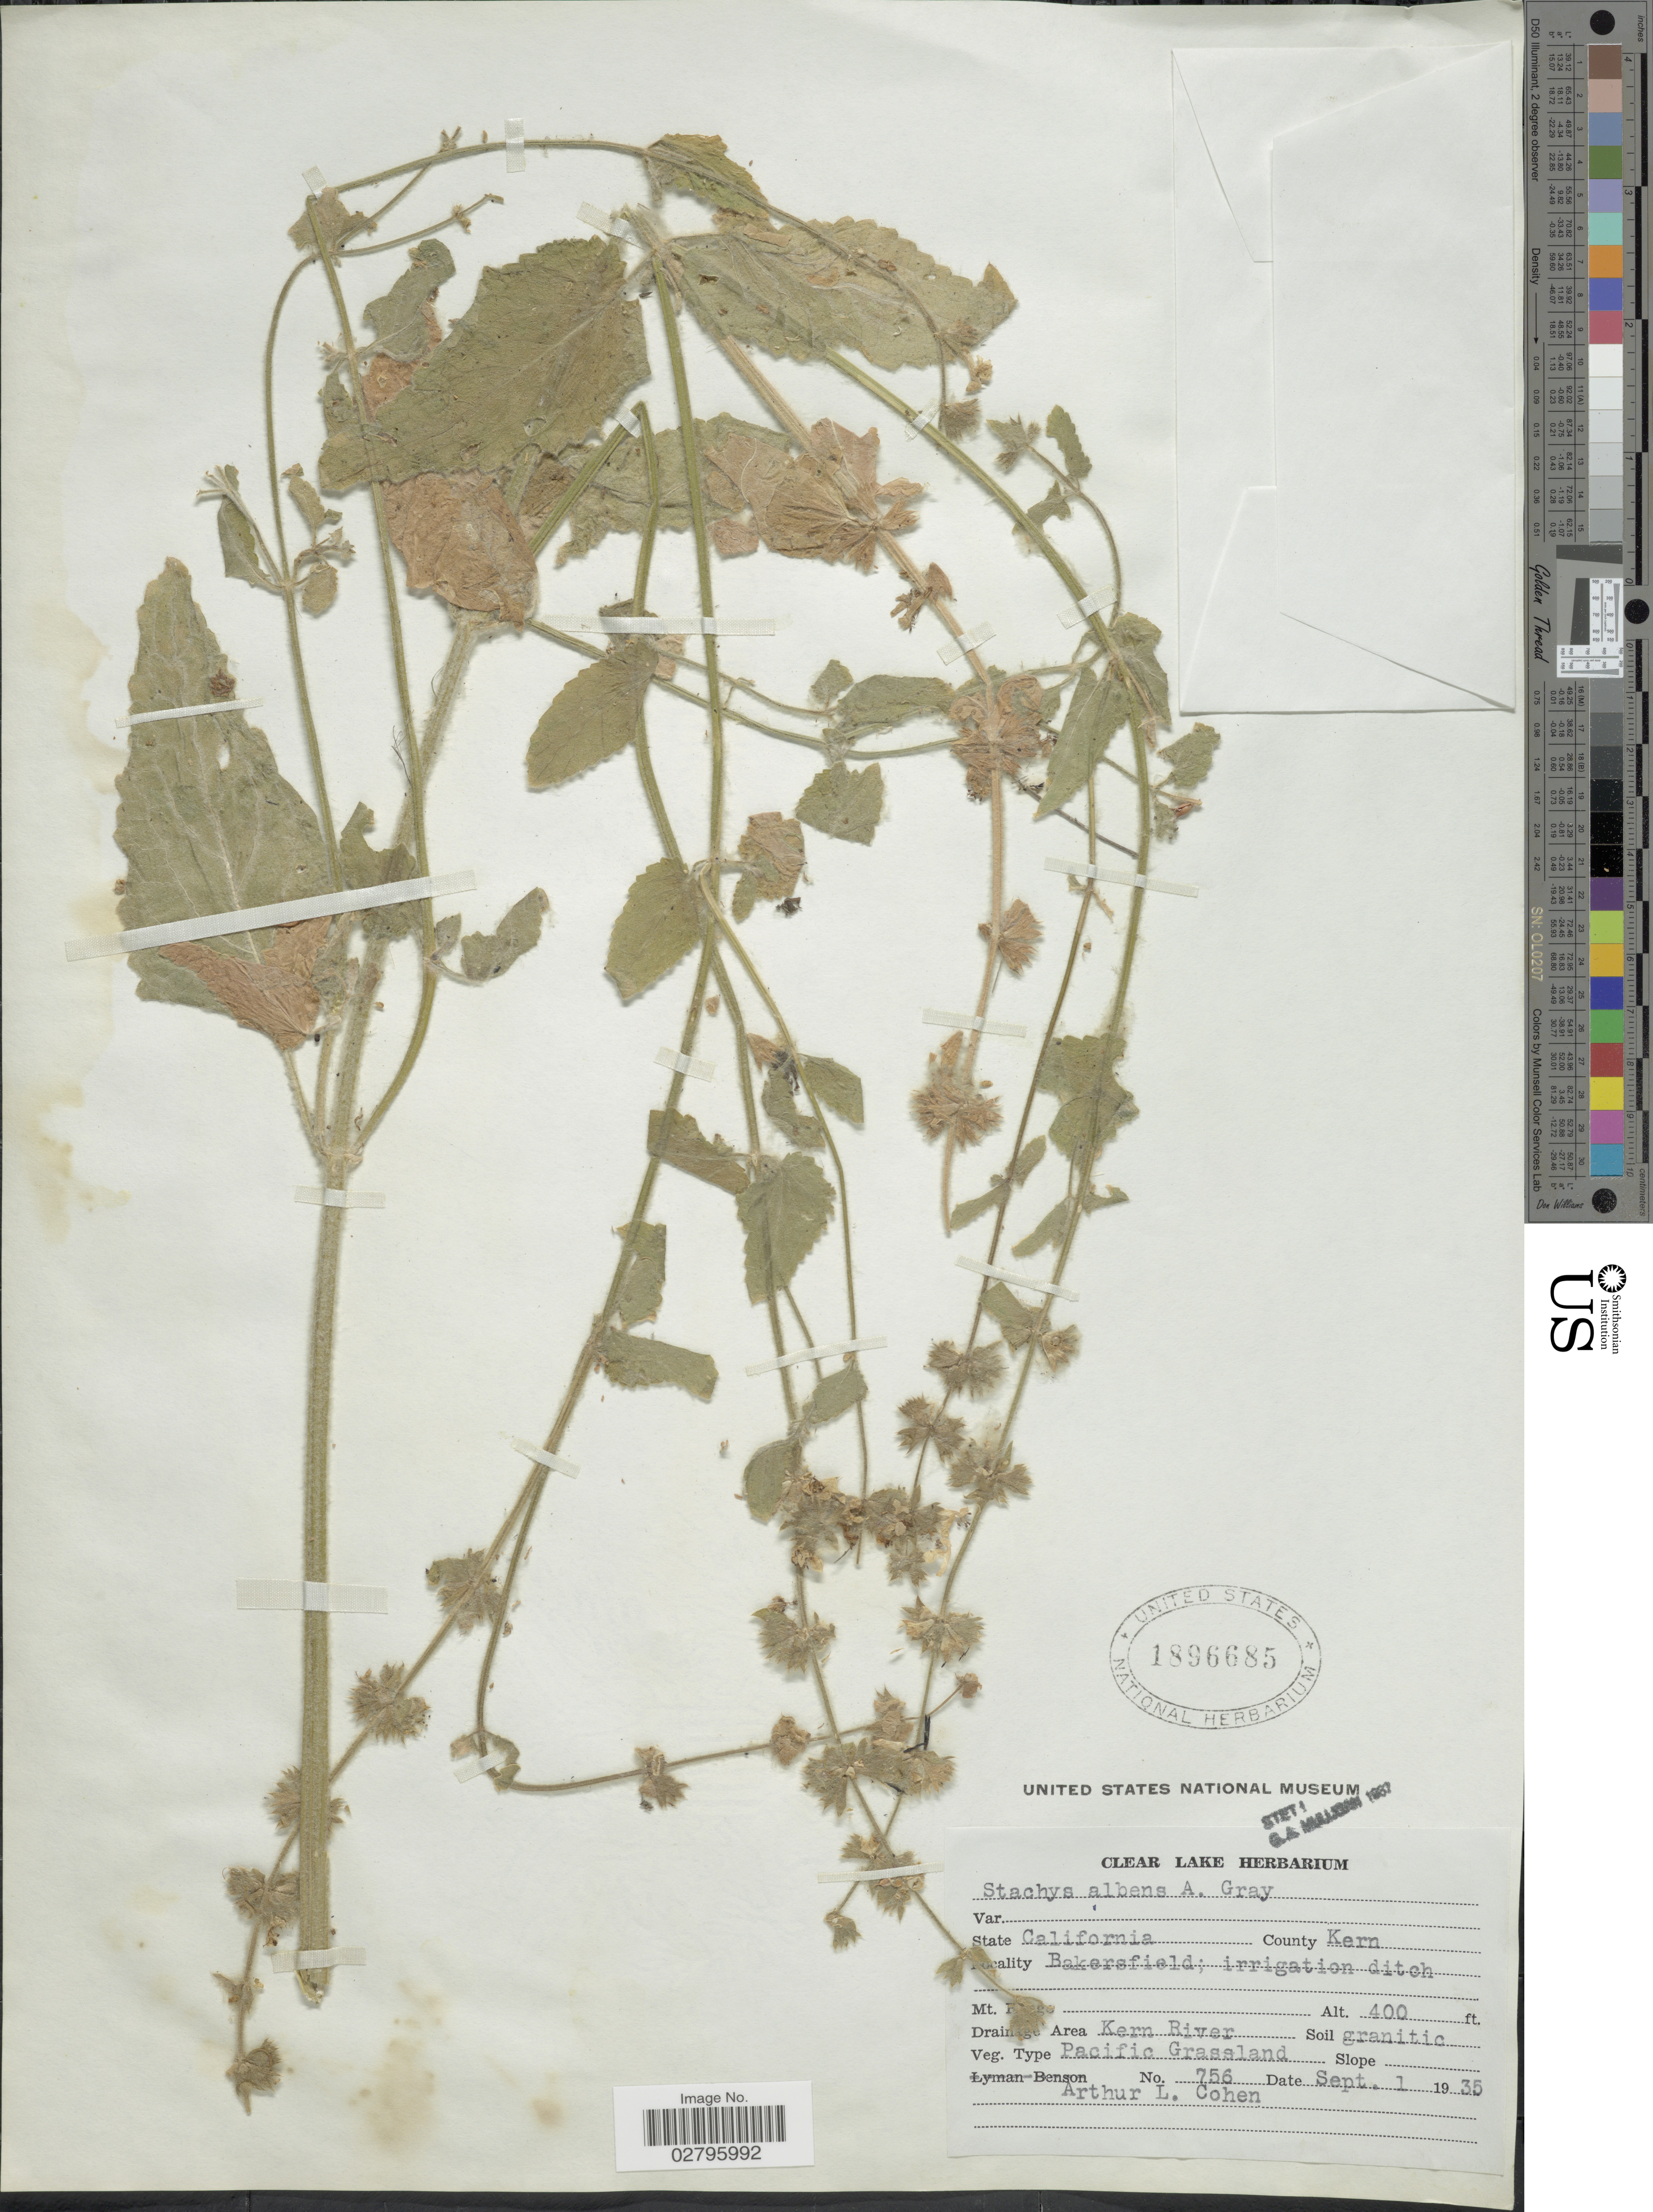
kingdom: Plantae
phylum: Tracheophyta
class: Magnoliopsida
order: Lamiales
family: Lamiaceae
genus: Stachys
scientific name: Stachys albens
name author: A. Gray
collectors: A. Cohen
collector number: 756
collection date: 1935-09-01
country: United States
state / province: California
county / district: Kern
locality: State California. County Kern. Bakersfield; irrigation ditch. Drainage Area Kern River. Veg. Type Pacific Grassland.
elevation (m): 122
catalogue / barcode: US 1896685